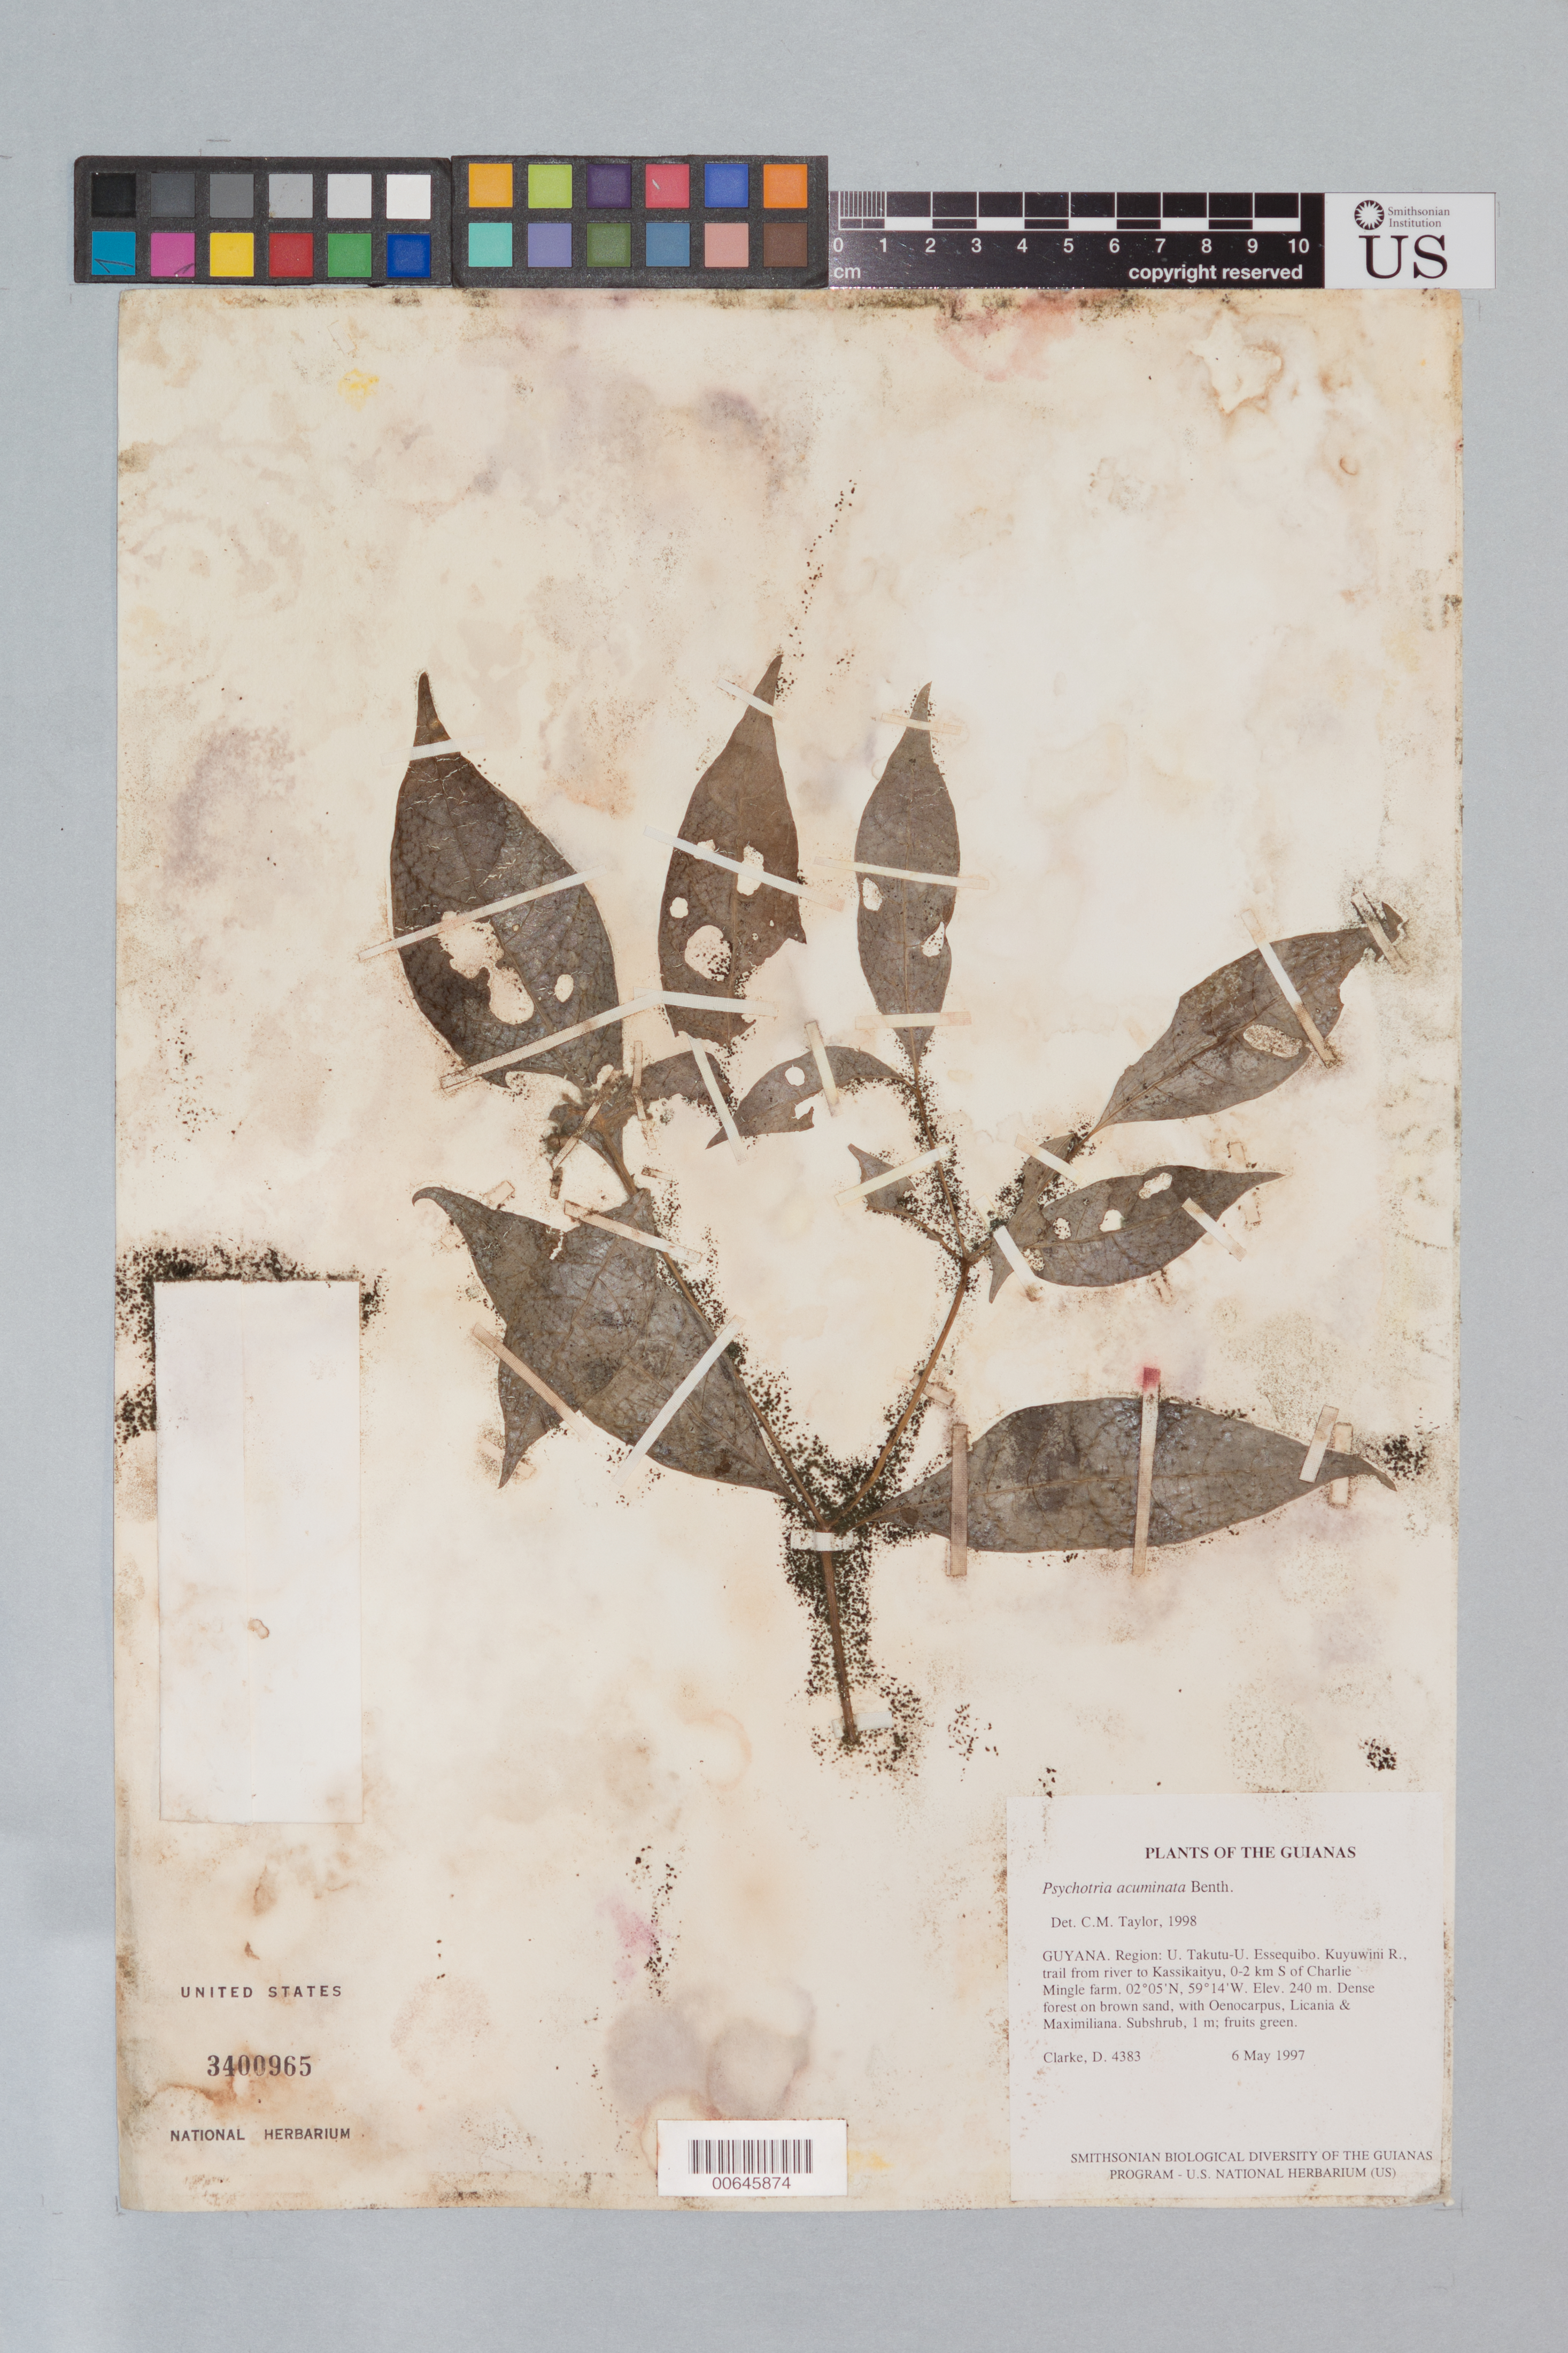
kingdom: Plantae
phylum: Tracheophyta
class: Magnoliopsida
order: Gentianales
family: Rubiaceae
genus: Psychotria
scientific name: Psychotria acuminata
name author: Benth.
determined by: Taylor, Charlotte M.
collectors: H. D. Clarke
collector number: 4383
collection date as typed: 6 May 1997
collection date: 1997-05-06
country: Guyana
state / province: U. Takutu-U. Essequibo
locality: Kuyuwini R., trail from river to Kassikaityu, 0-2 km S of Charlie Mingle farm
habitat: Dense forest on brown sand, with Oenocarpus, Licania & Maximiliana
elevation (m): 240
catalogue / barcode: US 3400965